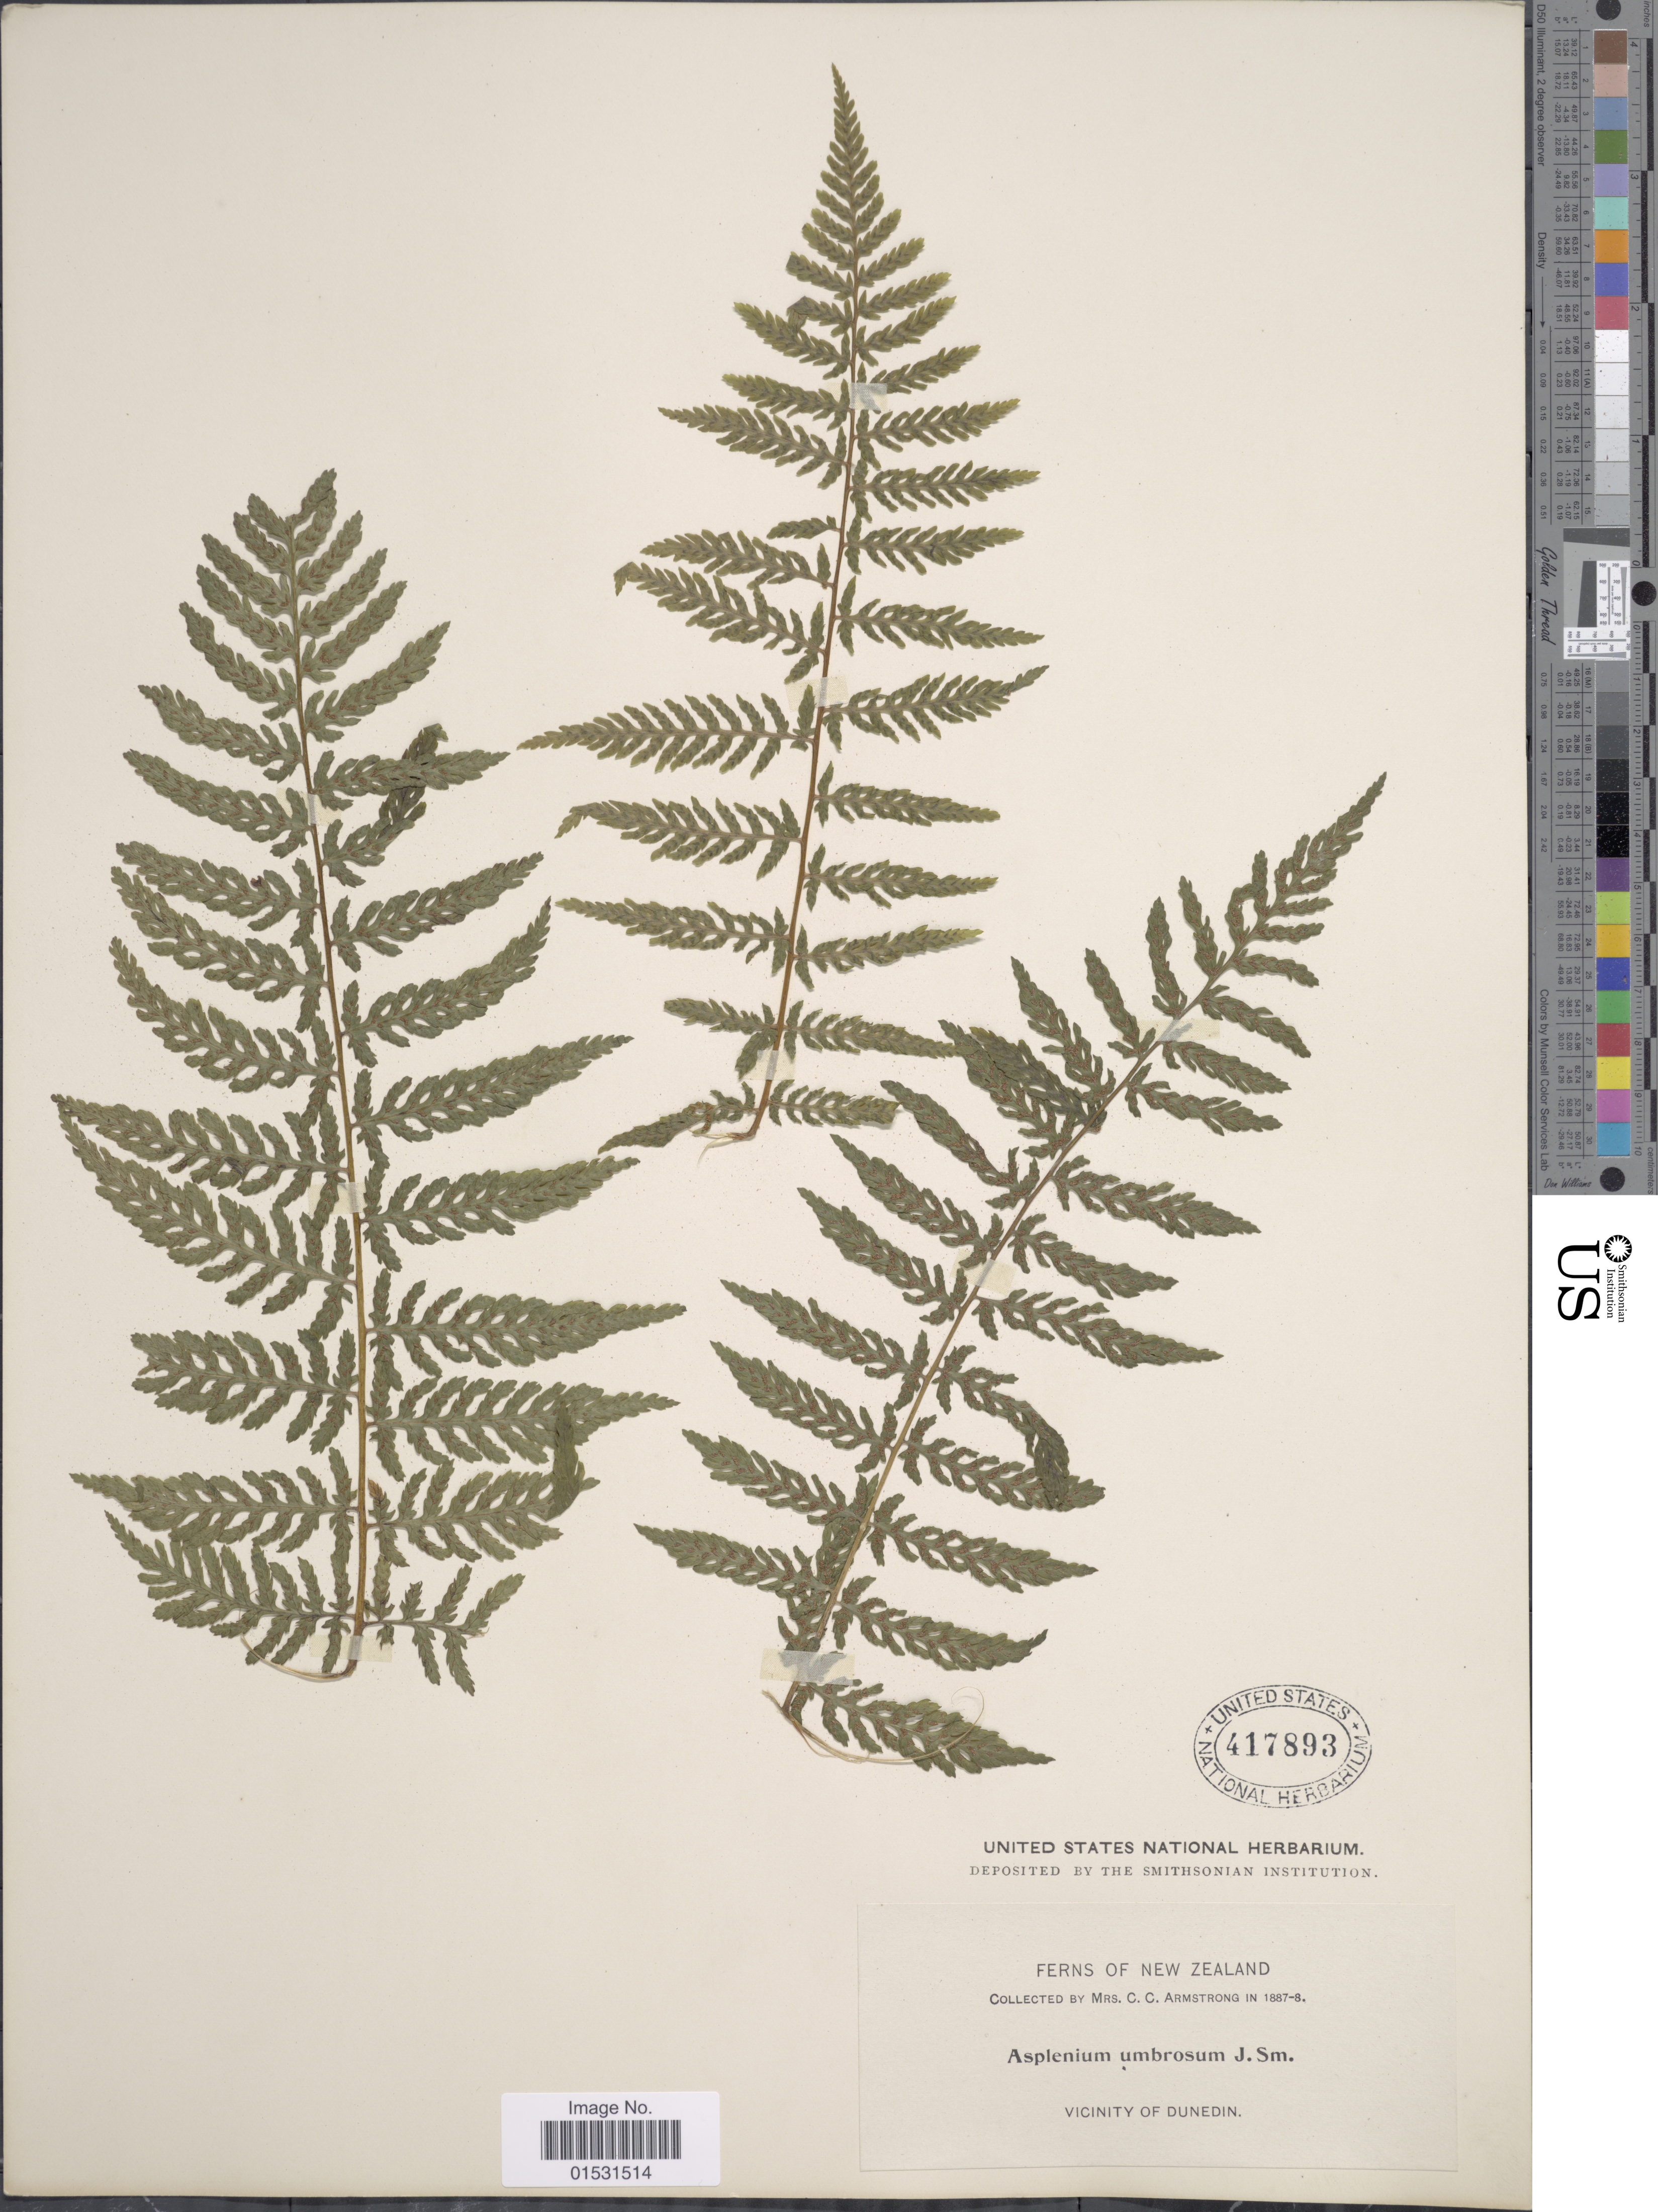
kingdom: Plantae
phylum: Tracheophyta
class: Polypodiopsida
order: Polypodiales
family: Athyriaceae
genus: Diplazium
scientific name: Diplazium caudatum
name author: J. Sm. ex C. Chr.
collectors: C. Armstrong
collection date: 1887/1888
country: New Zealand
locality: Vicinity of Dunedin.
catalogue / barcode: US 417893